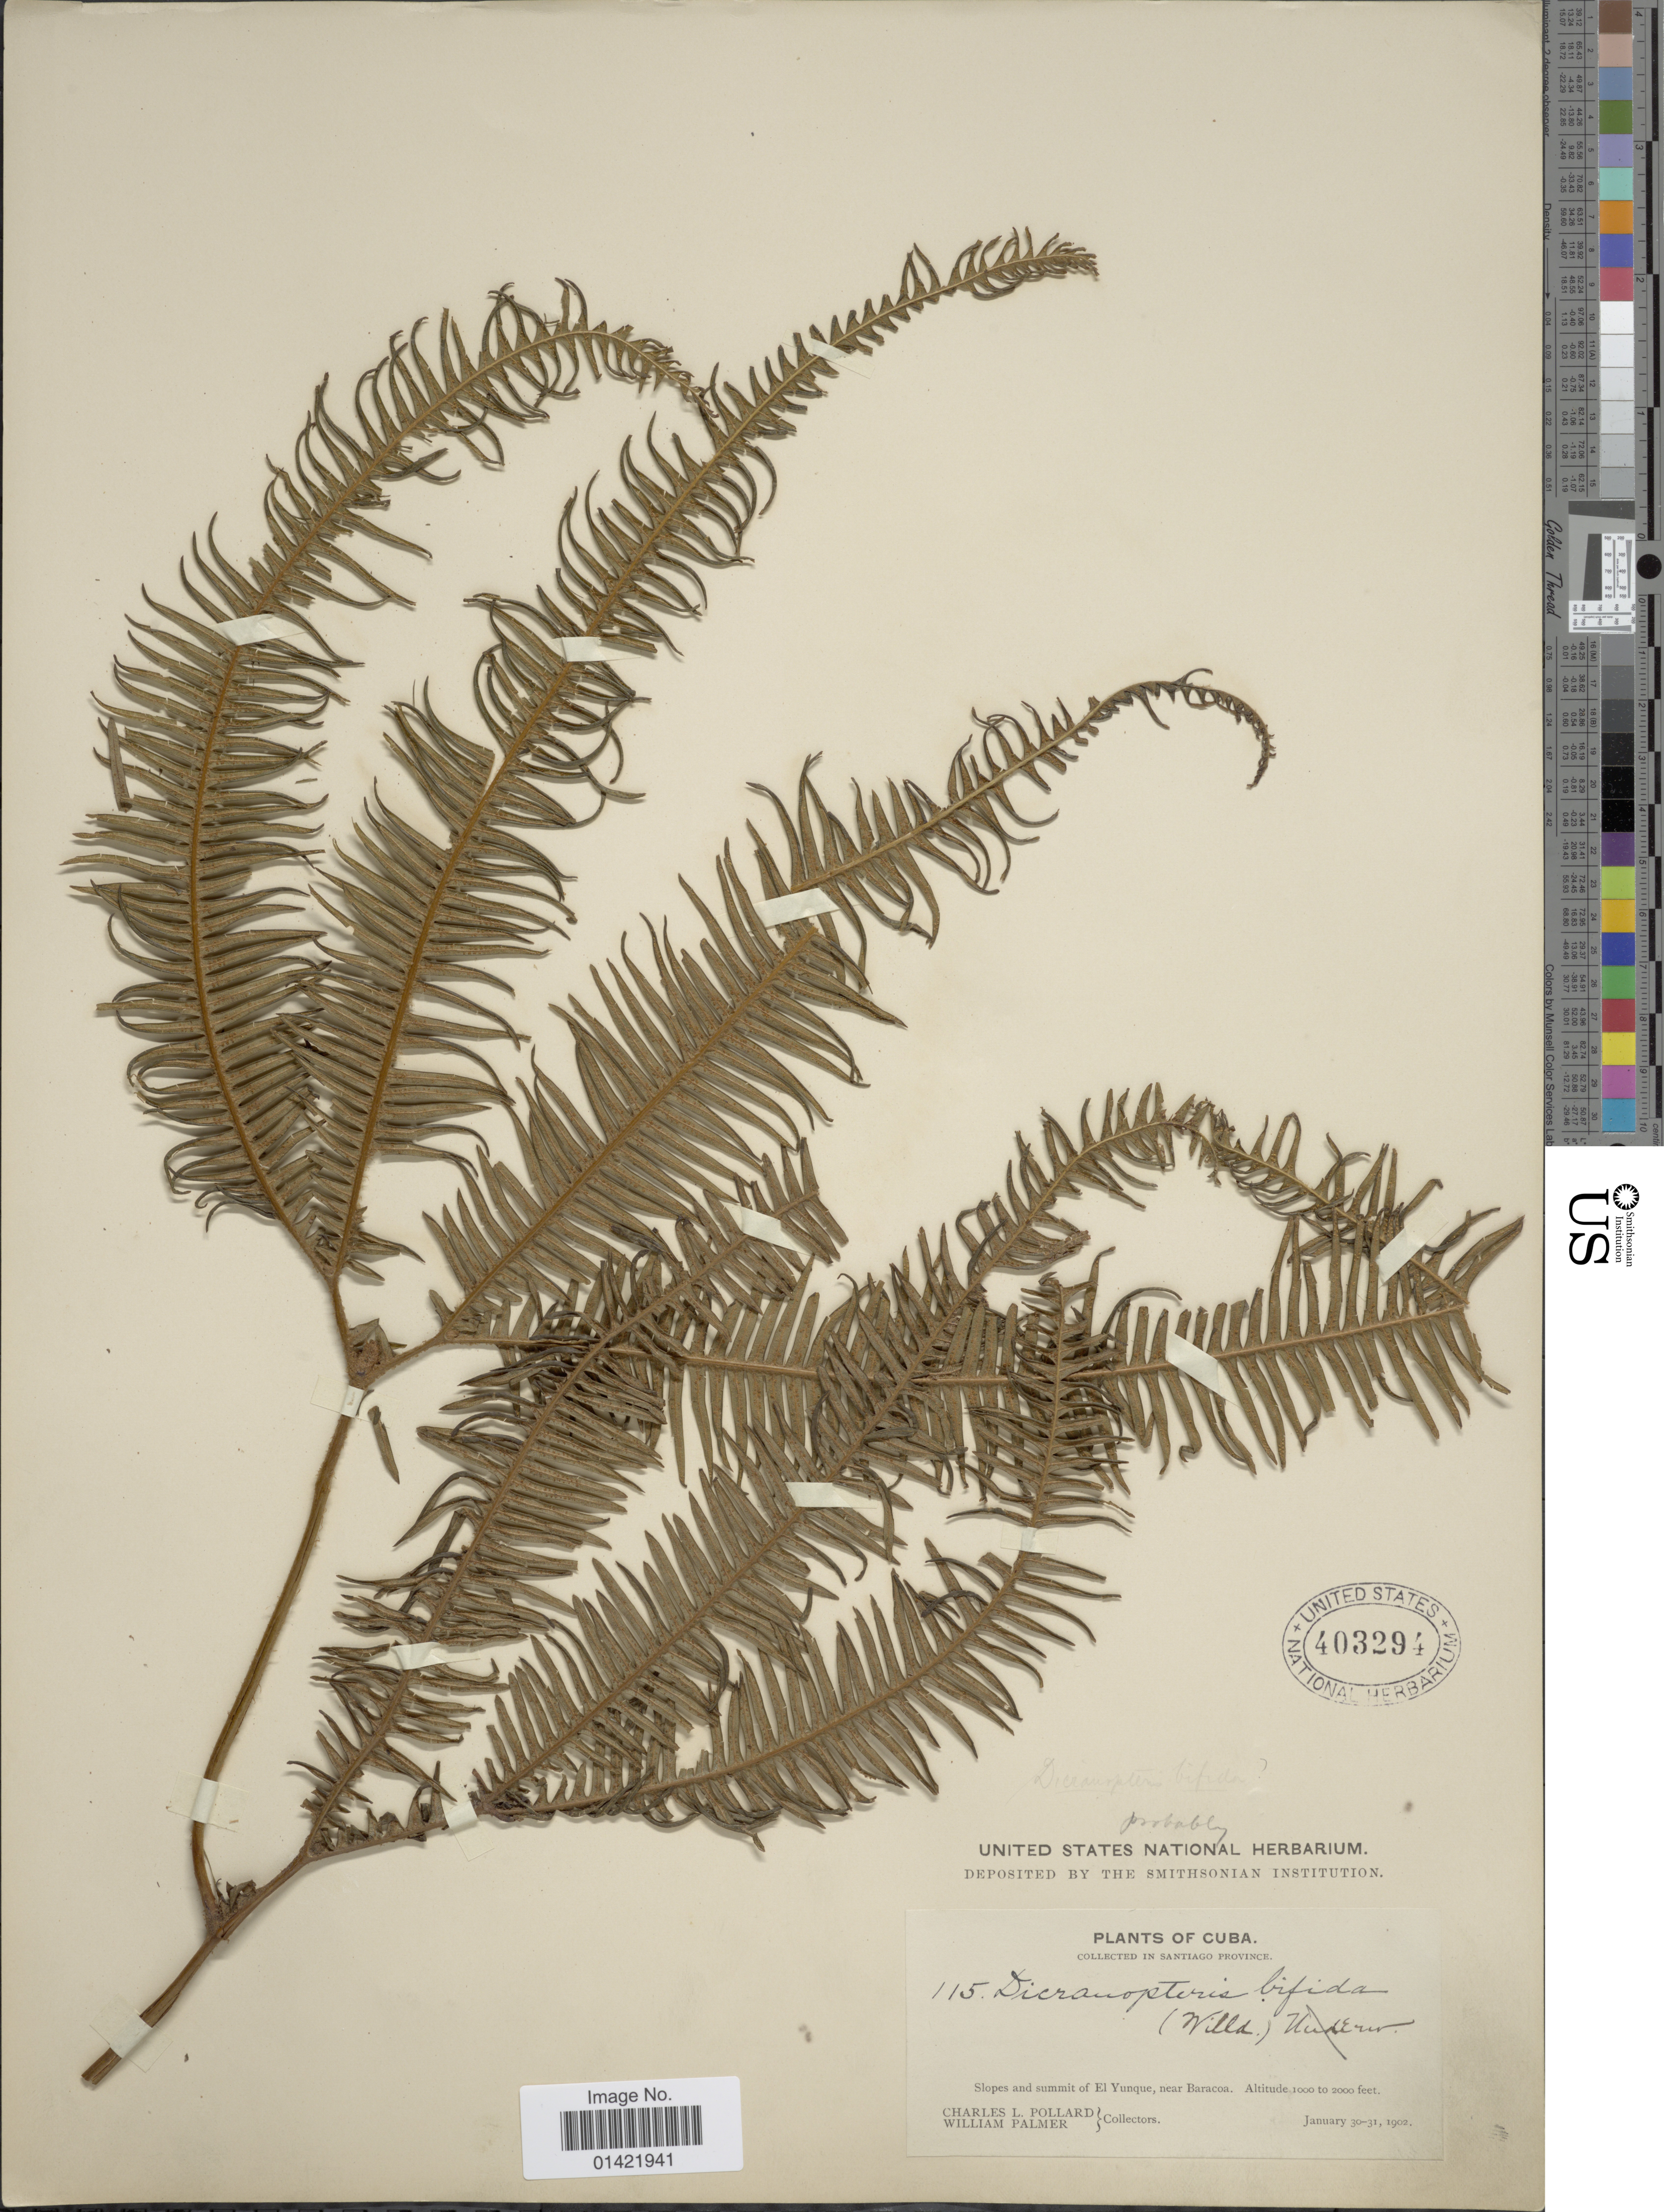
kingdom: Plantae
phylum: Tracheophyta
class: Polypodiopsida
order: Gleicheniales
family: Gleicheniaceae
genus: Sticherus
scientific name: Sticherus bifidus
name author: (Willd.) Ching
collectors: C. L. Pollard & W. Palmer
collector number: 115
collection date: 1902-01-30/1902-01-31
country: Cuba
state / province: Santiago de Cuba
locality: Santiago Province. Slopes and summit of El Yunque, near Baracoa.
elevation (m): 305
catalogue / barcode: US 403294